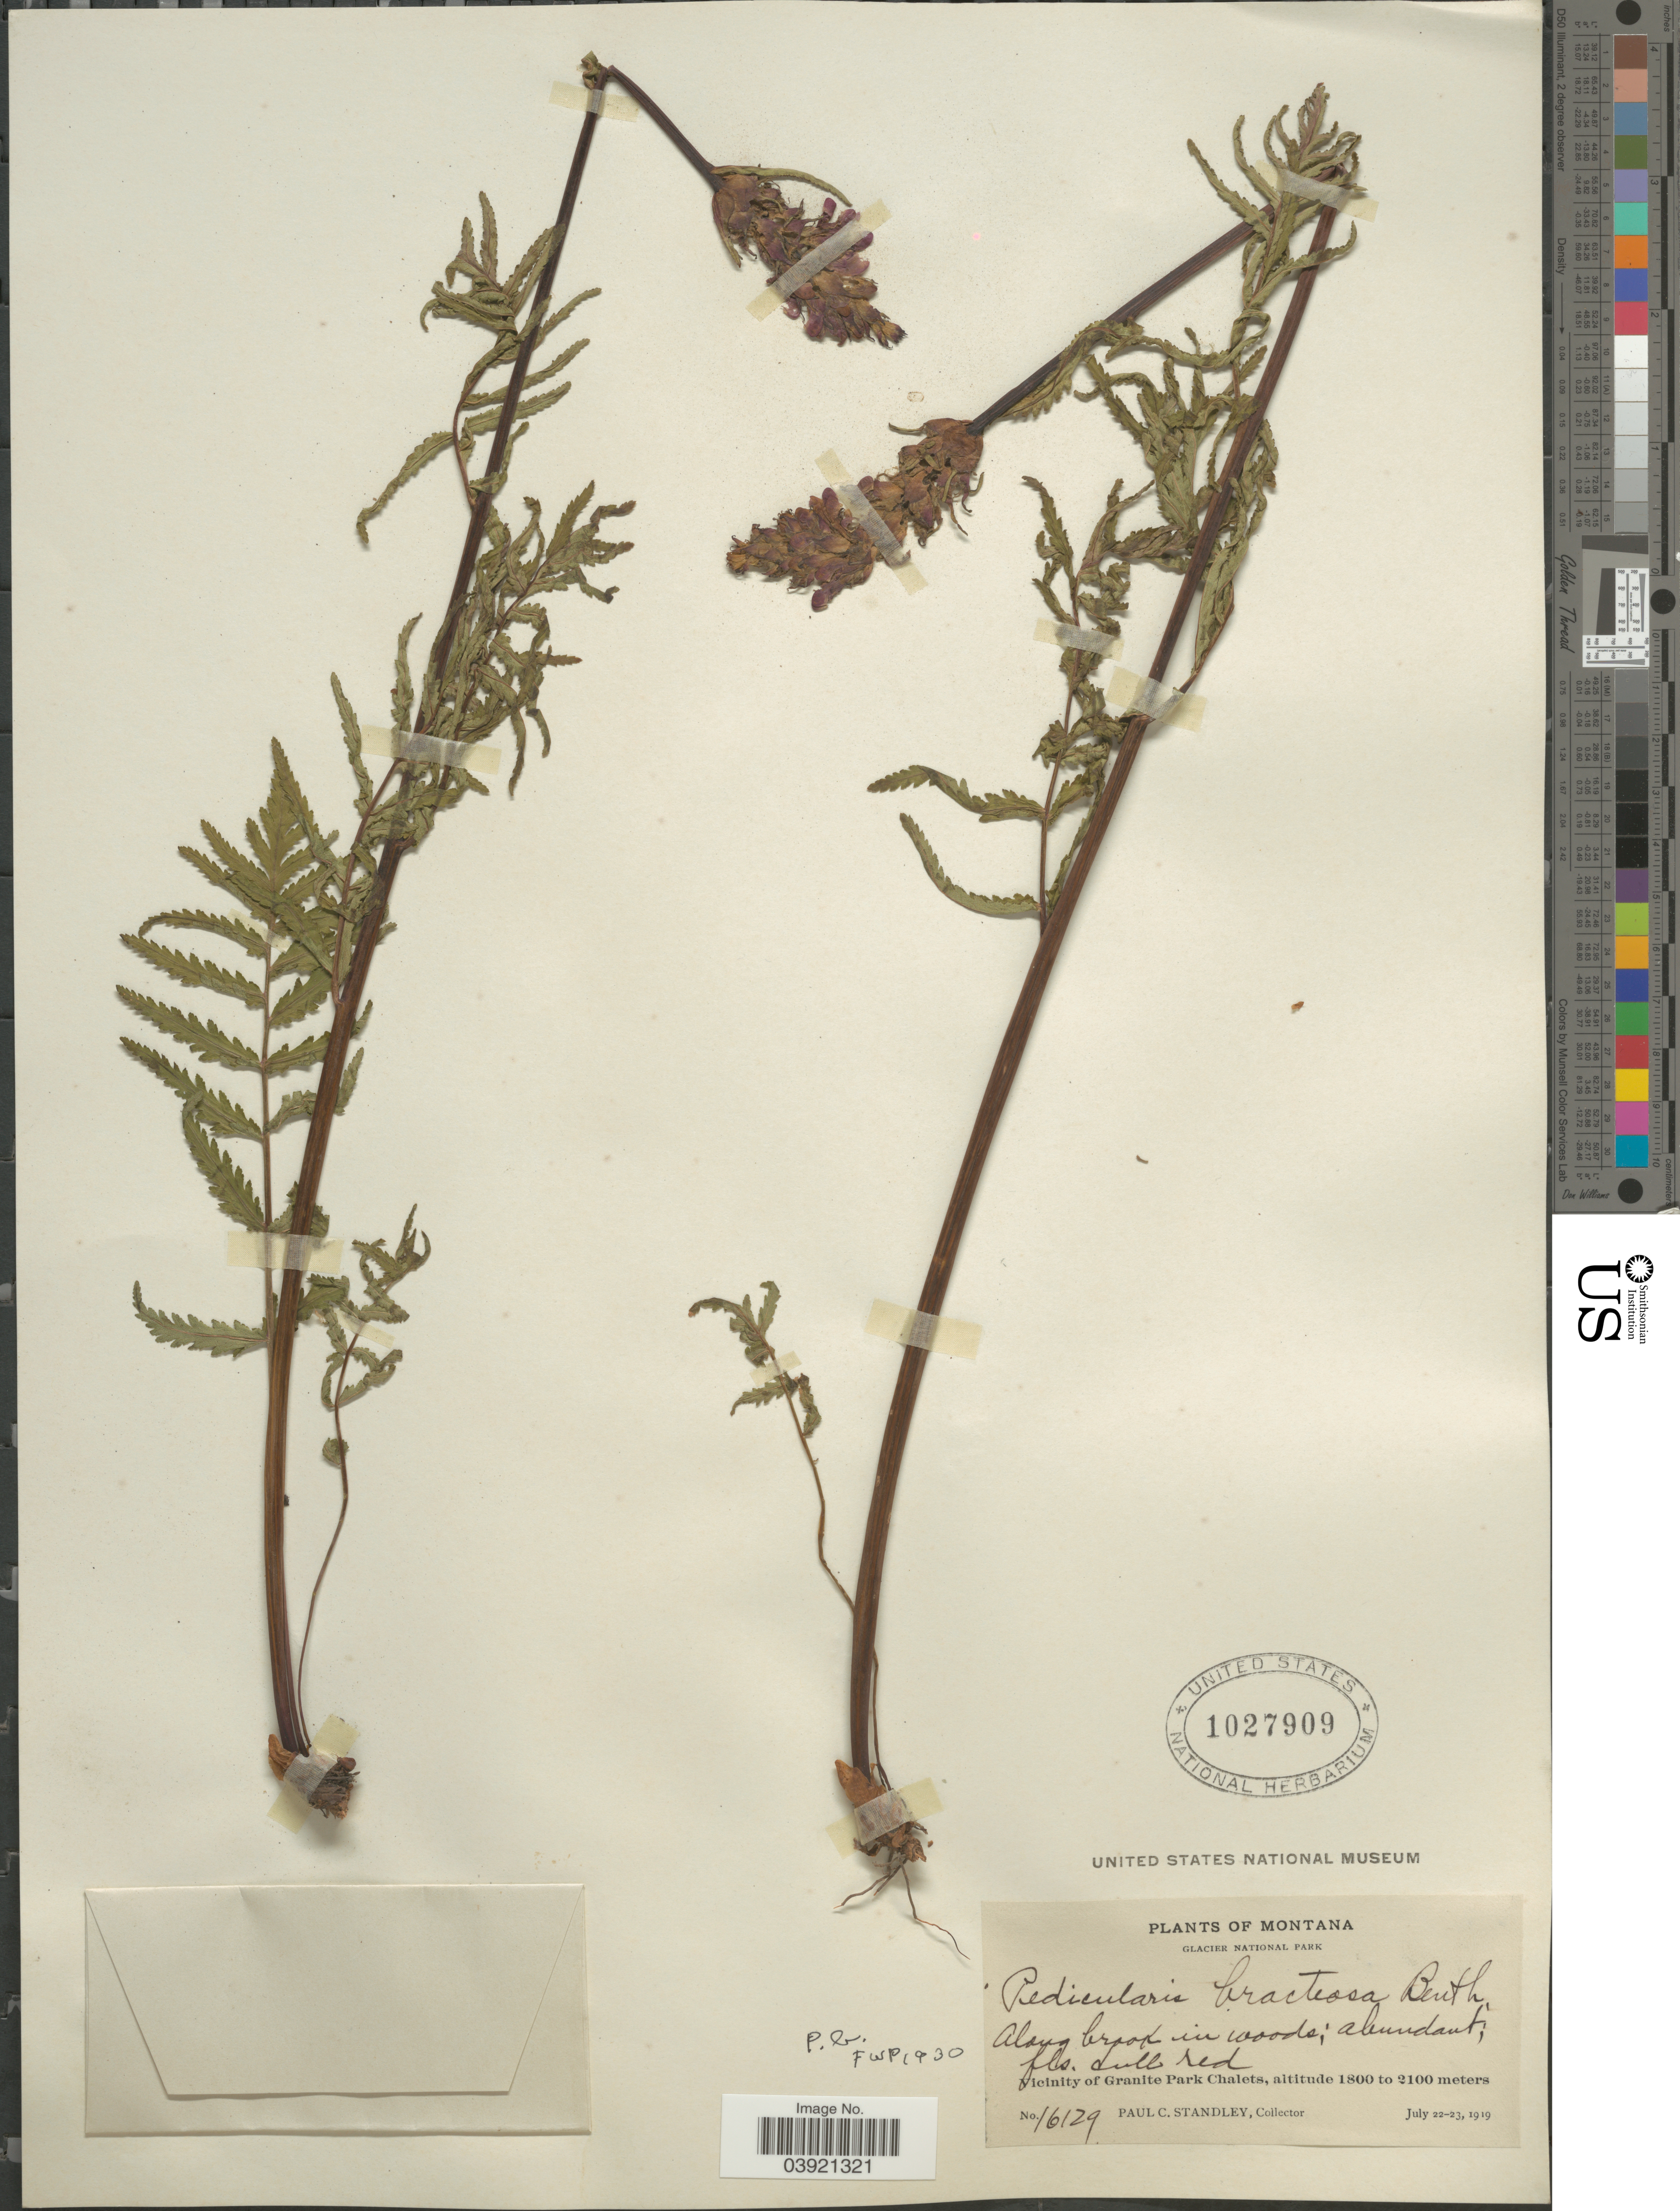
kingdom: Plantae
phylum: Tracheophyta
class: Magnoliopsida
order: Lamiales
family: Orobanchaceae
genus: Pedicularis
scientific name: Pedicularis bracteosa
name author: Benth.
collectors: P. C. Standley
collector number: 16129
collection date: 1919-07-22/1919-07-23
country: United States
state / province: Montana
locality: Glacier National Park. Along brook in woods. Vicinity of Granite Park Chalets.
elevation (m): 1800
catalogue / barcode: US 1027909